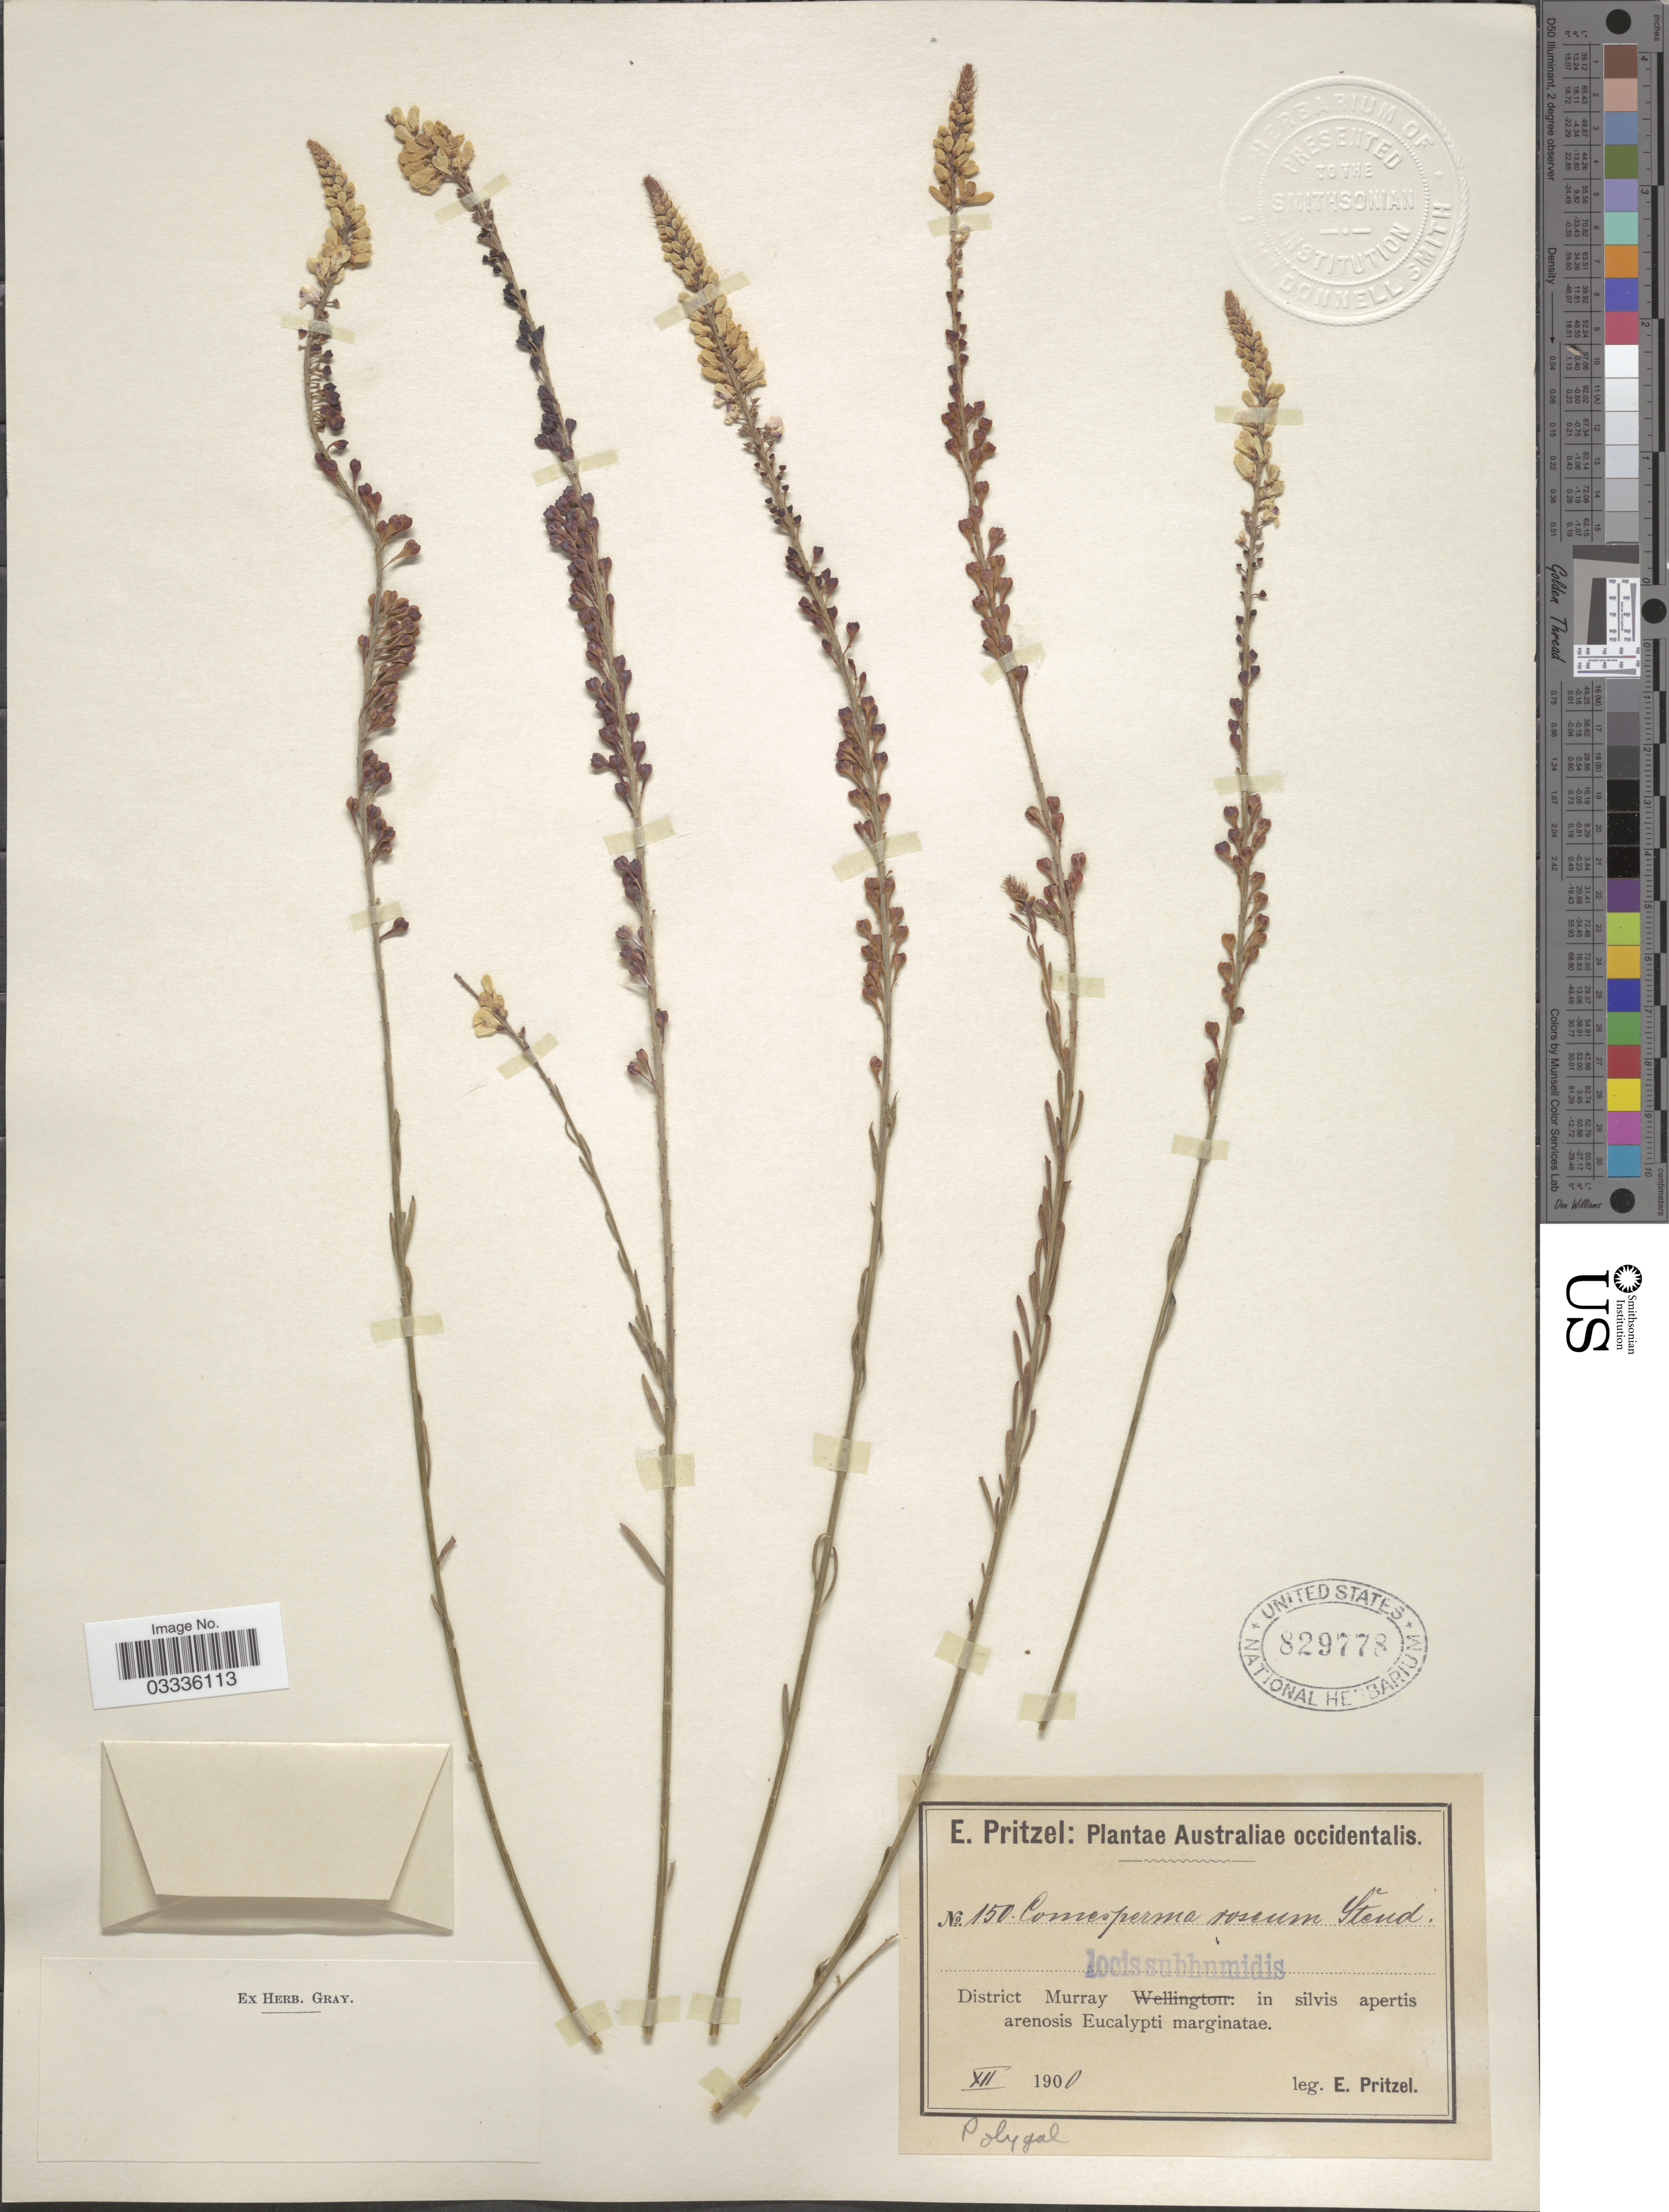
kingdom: Plantae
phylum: Tracheophyta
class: Magnoliopsida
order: Fabales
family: Polygalaceae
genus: Comesperma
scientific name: Comesperma roseum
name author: Steud.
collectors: E. G. Pritzel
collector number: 150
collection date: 1900-12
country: Australia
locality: Australiae occidentalis. District Murray: in silvis apertis arenosis Eucalypti marginatae.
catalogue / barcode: US 829778